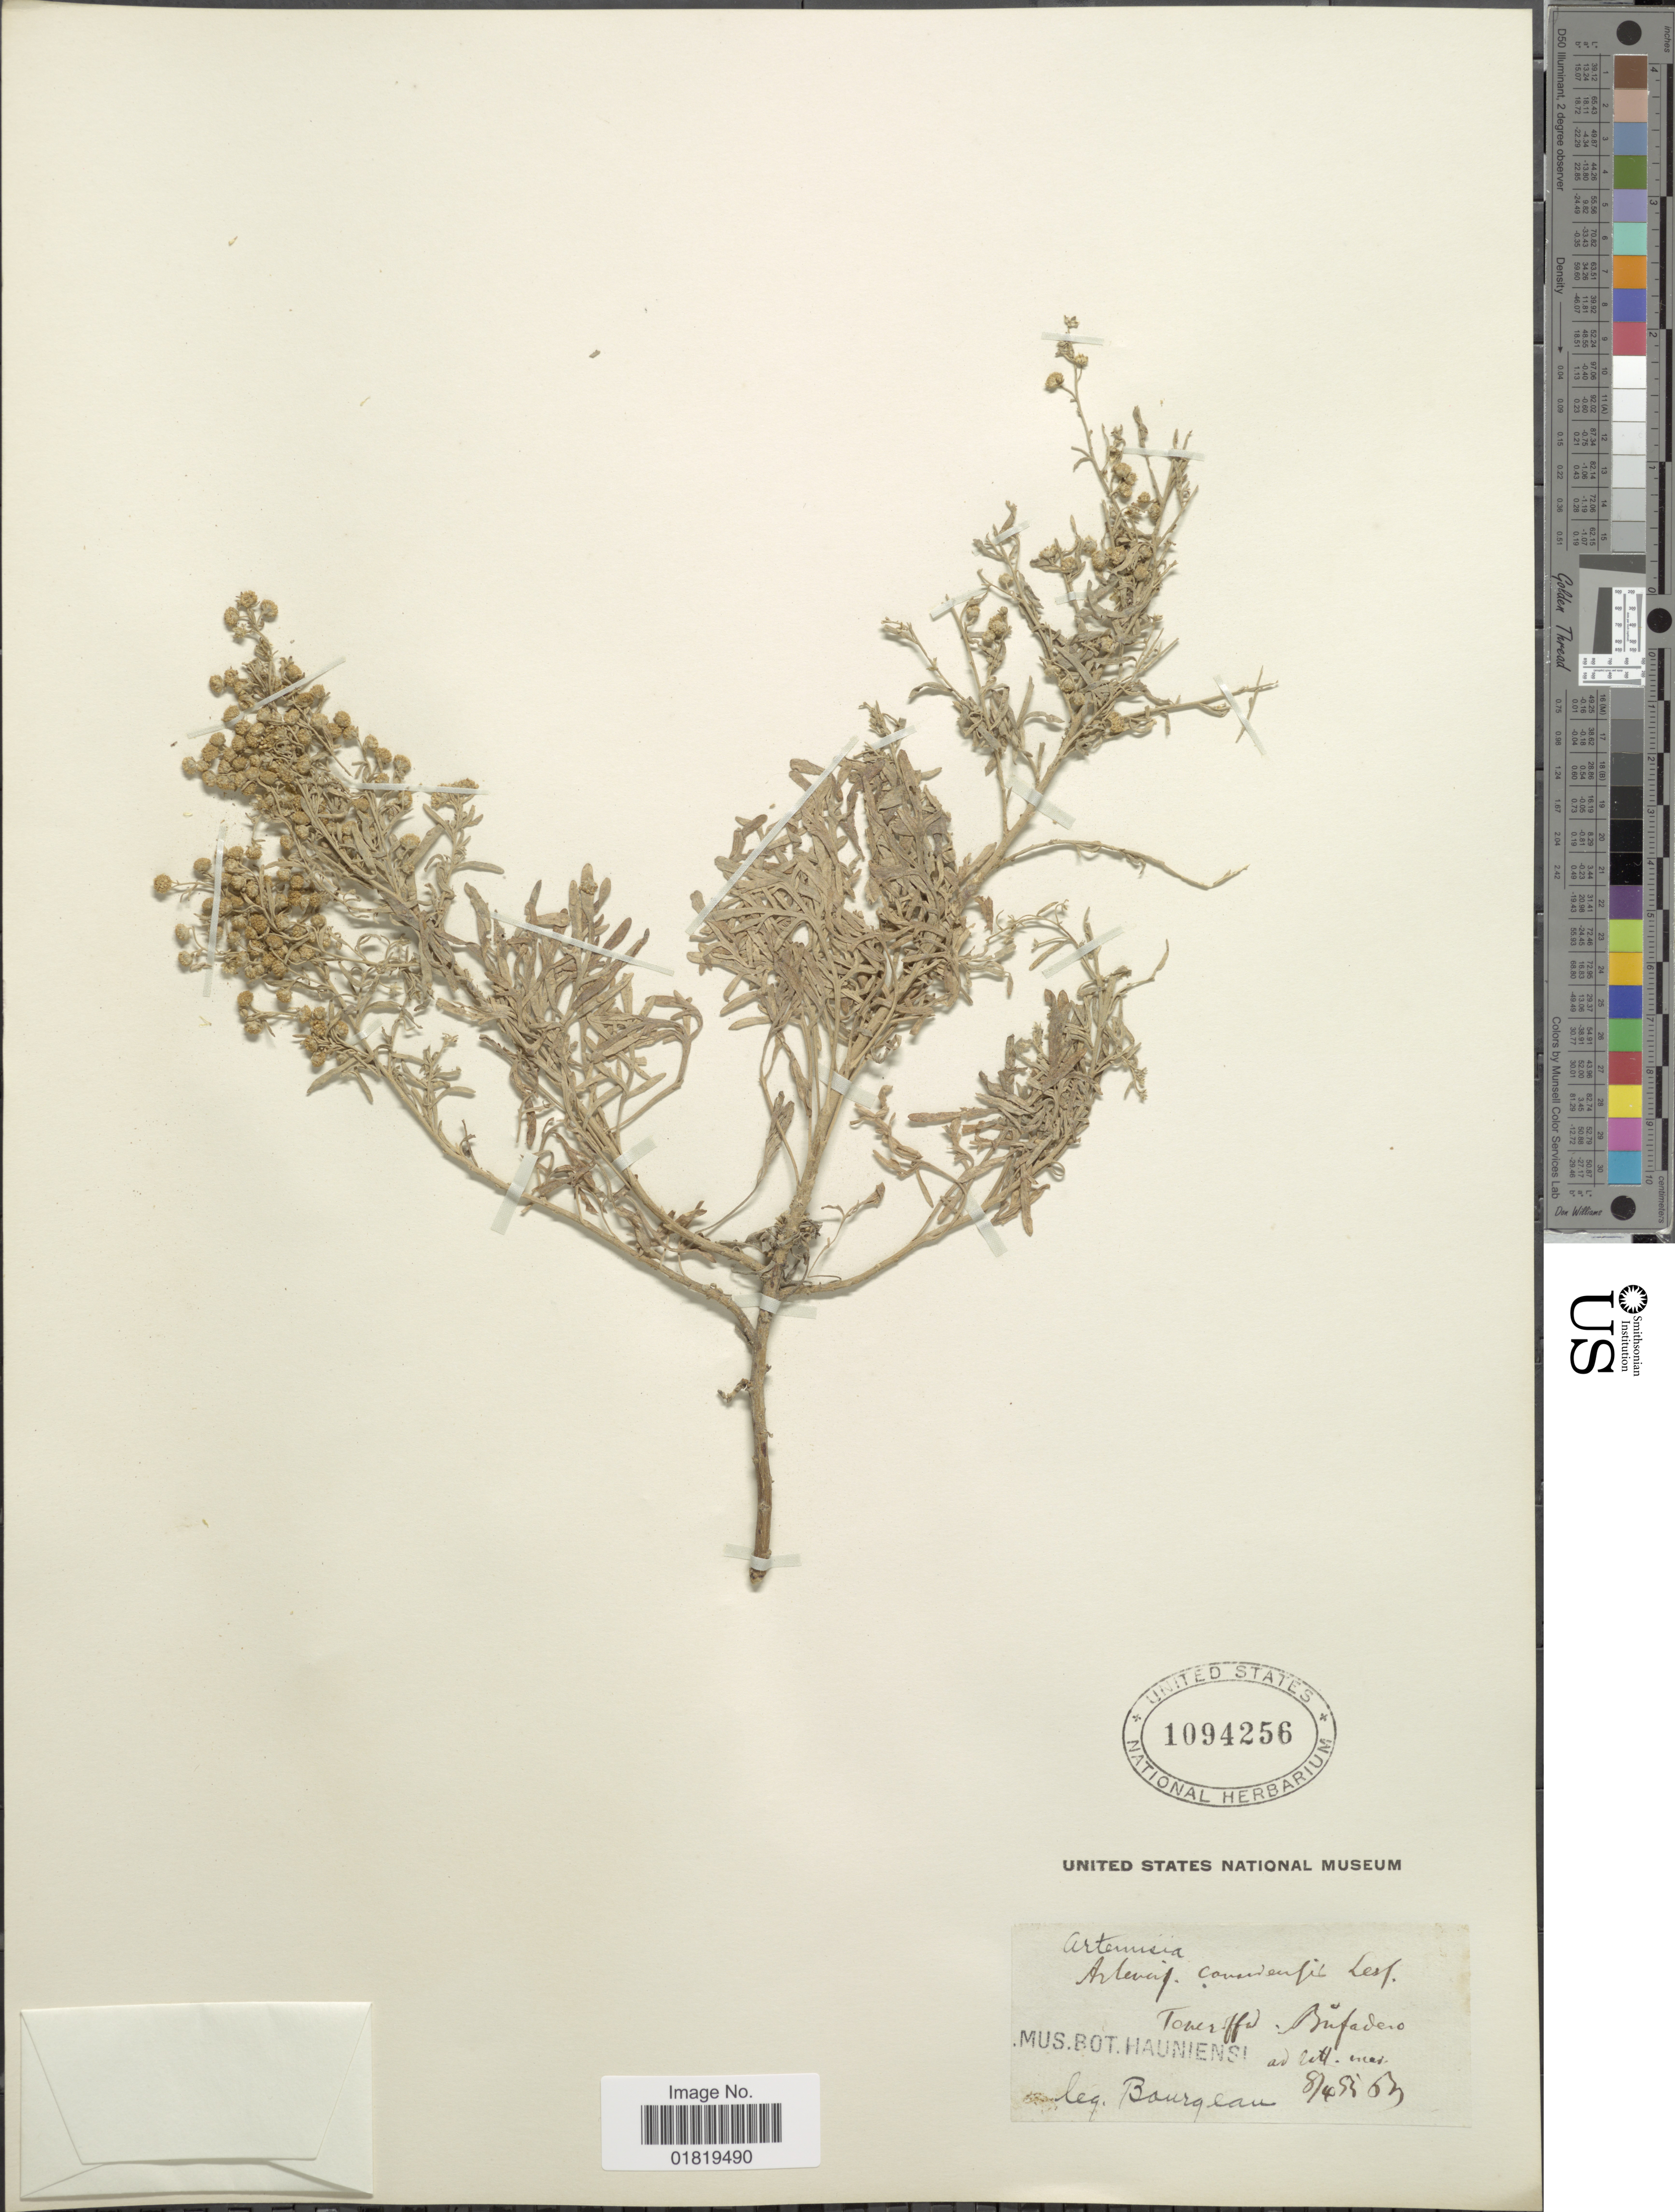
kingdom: Plantae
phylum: Tracheophyta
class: Magnoliopsida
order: Asterales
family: Asteraceae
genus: Artemisia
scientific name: Artemisia sp.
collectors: -. Baurgean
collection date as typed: Transcribed d/m/y: 8/4/63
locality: Tower ffd,, Bufadero [interpreted]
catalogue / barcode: US 1094256